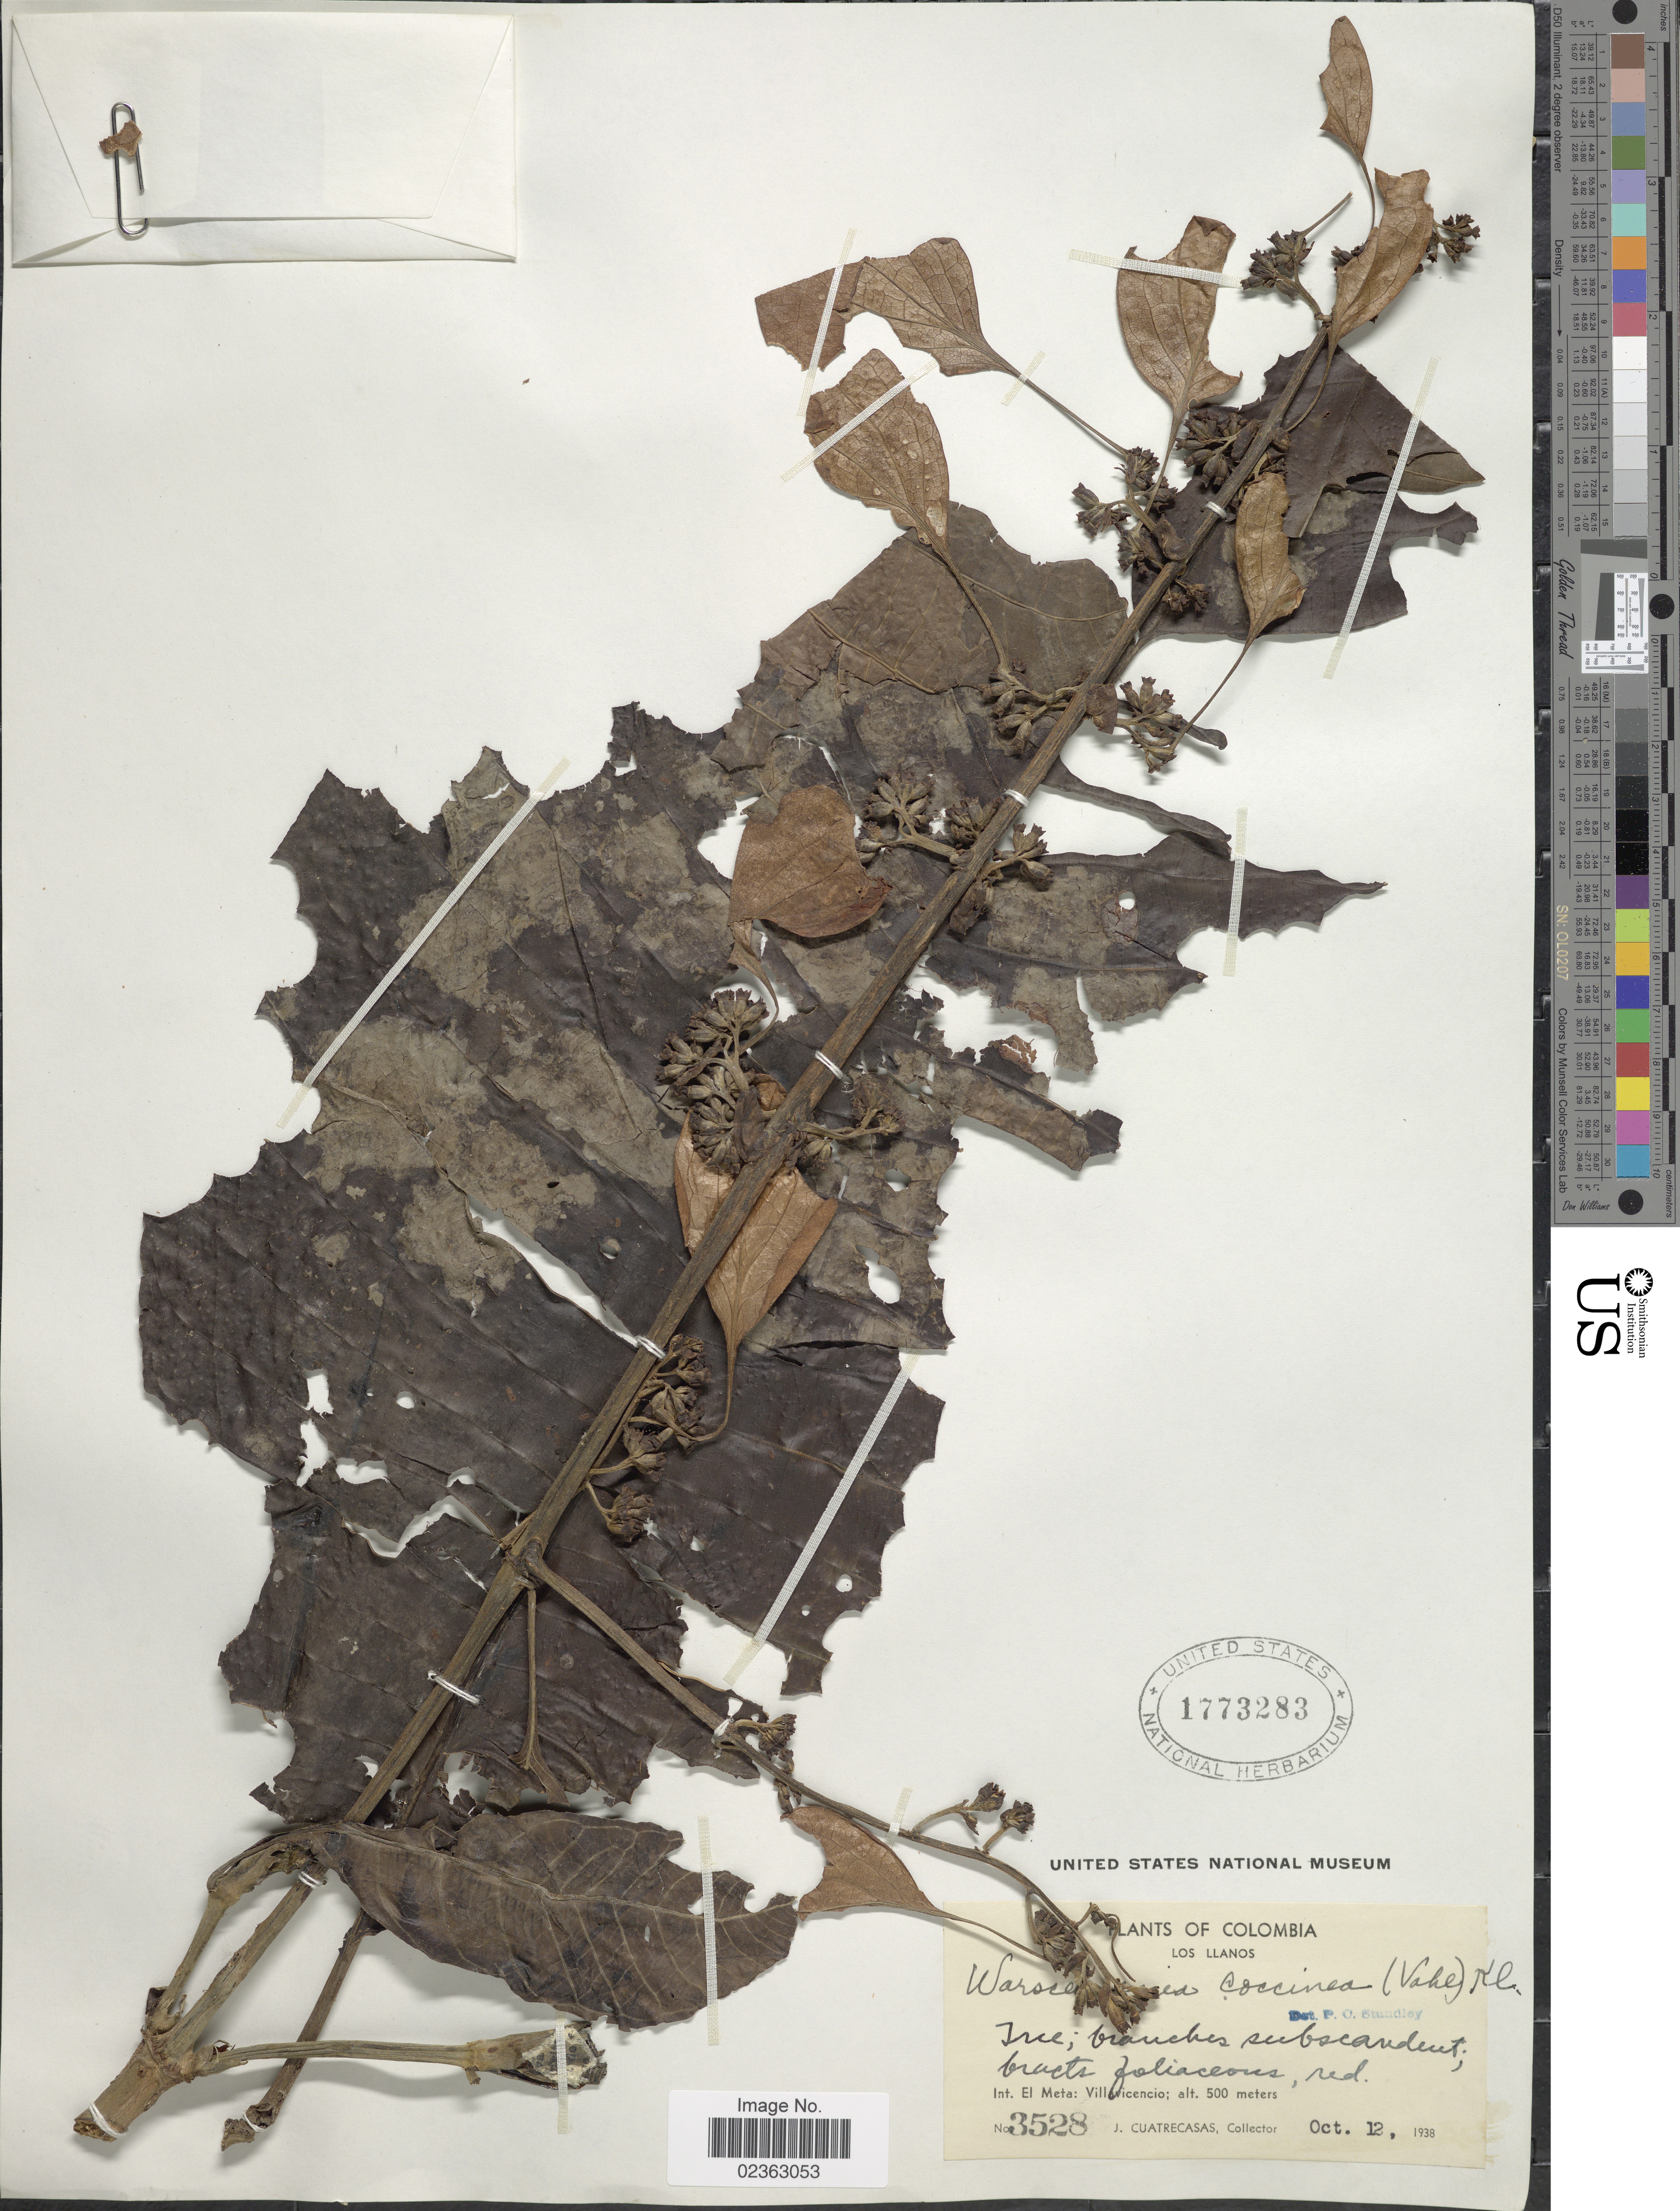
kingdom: Plantae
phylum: Tracheophyta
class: Magnoliopsida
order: Gentianales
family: Rubiaceae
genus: Warszewiczia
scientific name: Warszewiczia coccinea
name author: (Vahl) Klotzsch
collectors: J. Cuatrecasas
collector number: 3528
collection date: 1938-10-12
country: Colombia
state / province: Meta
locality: Villavicencio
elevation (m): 500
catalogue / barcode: US 1773283